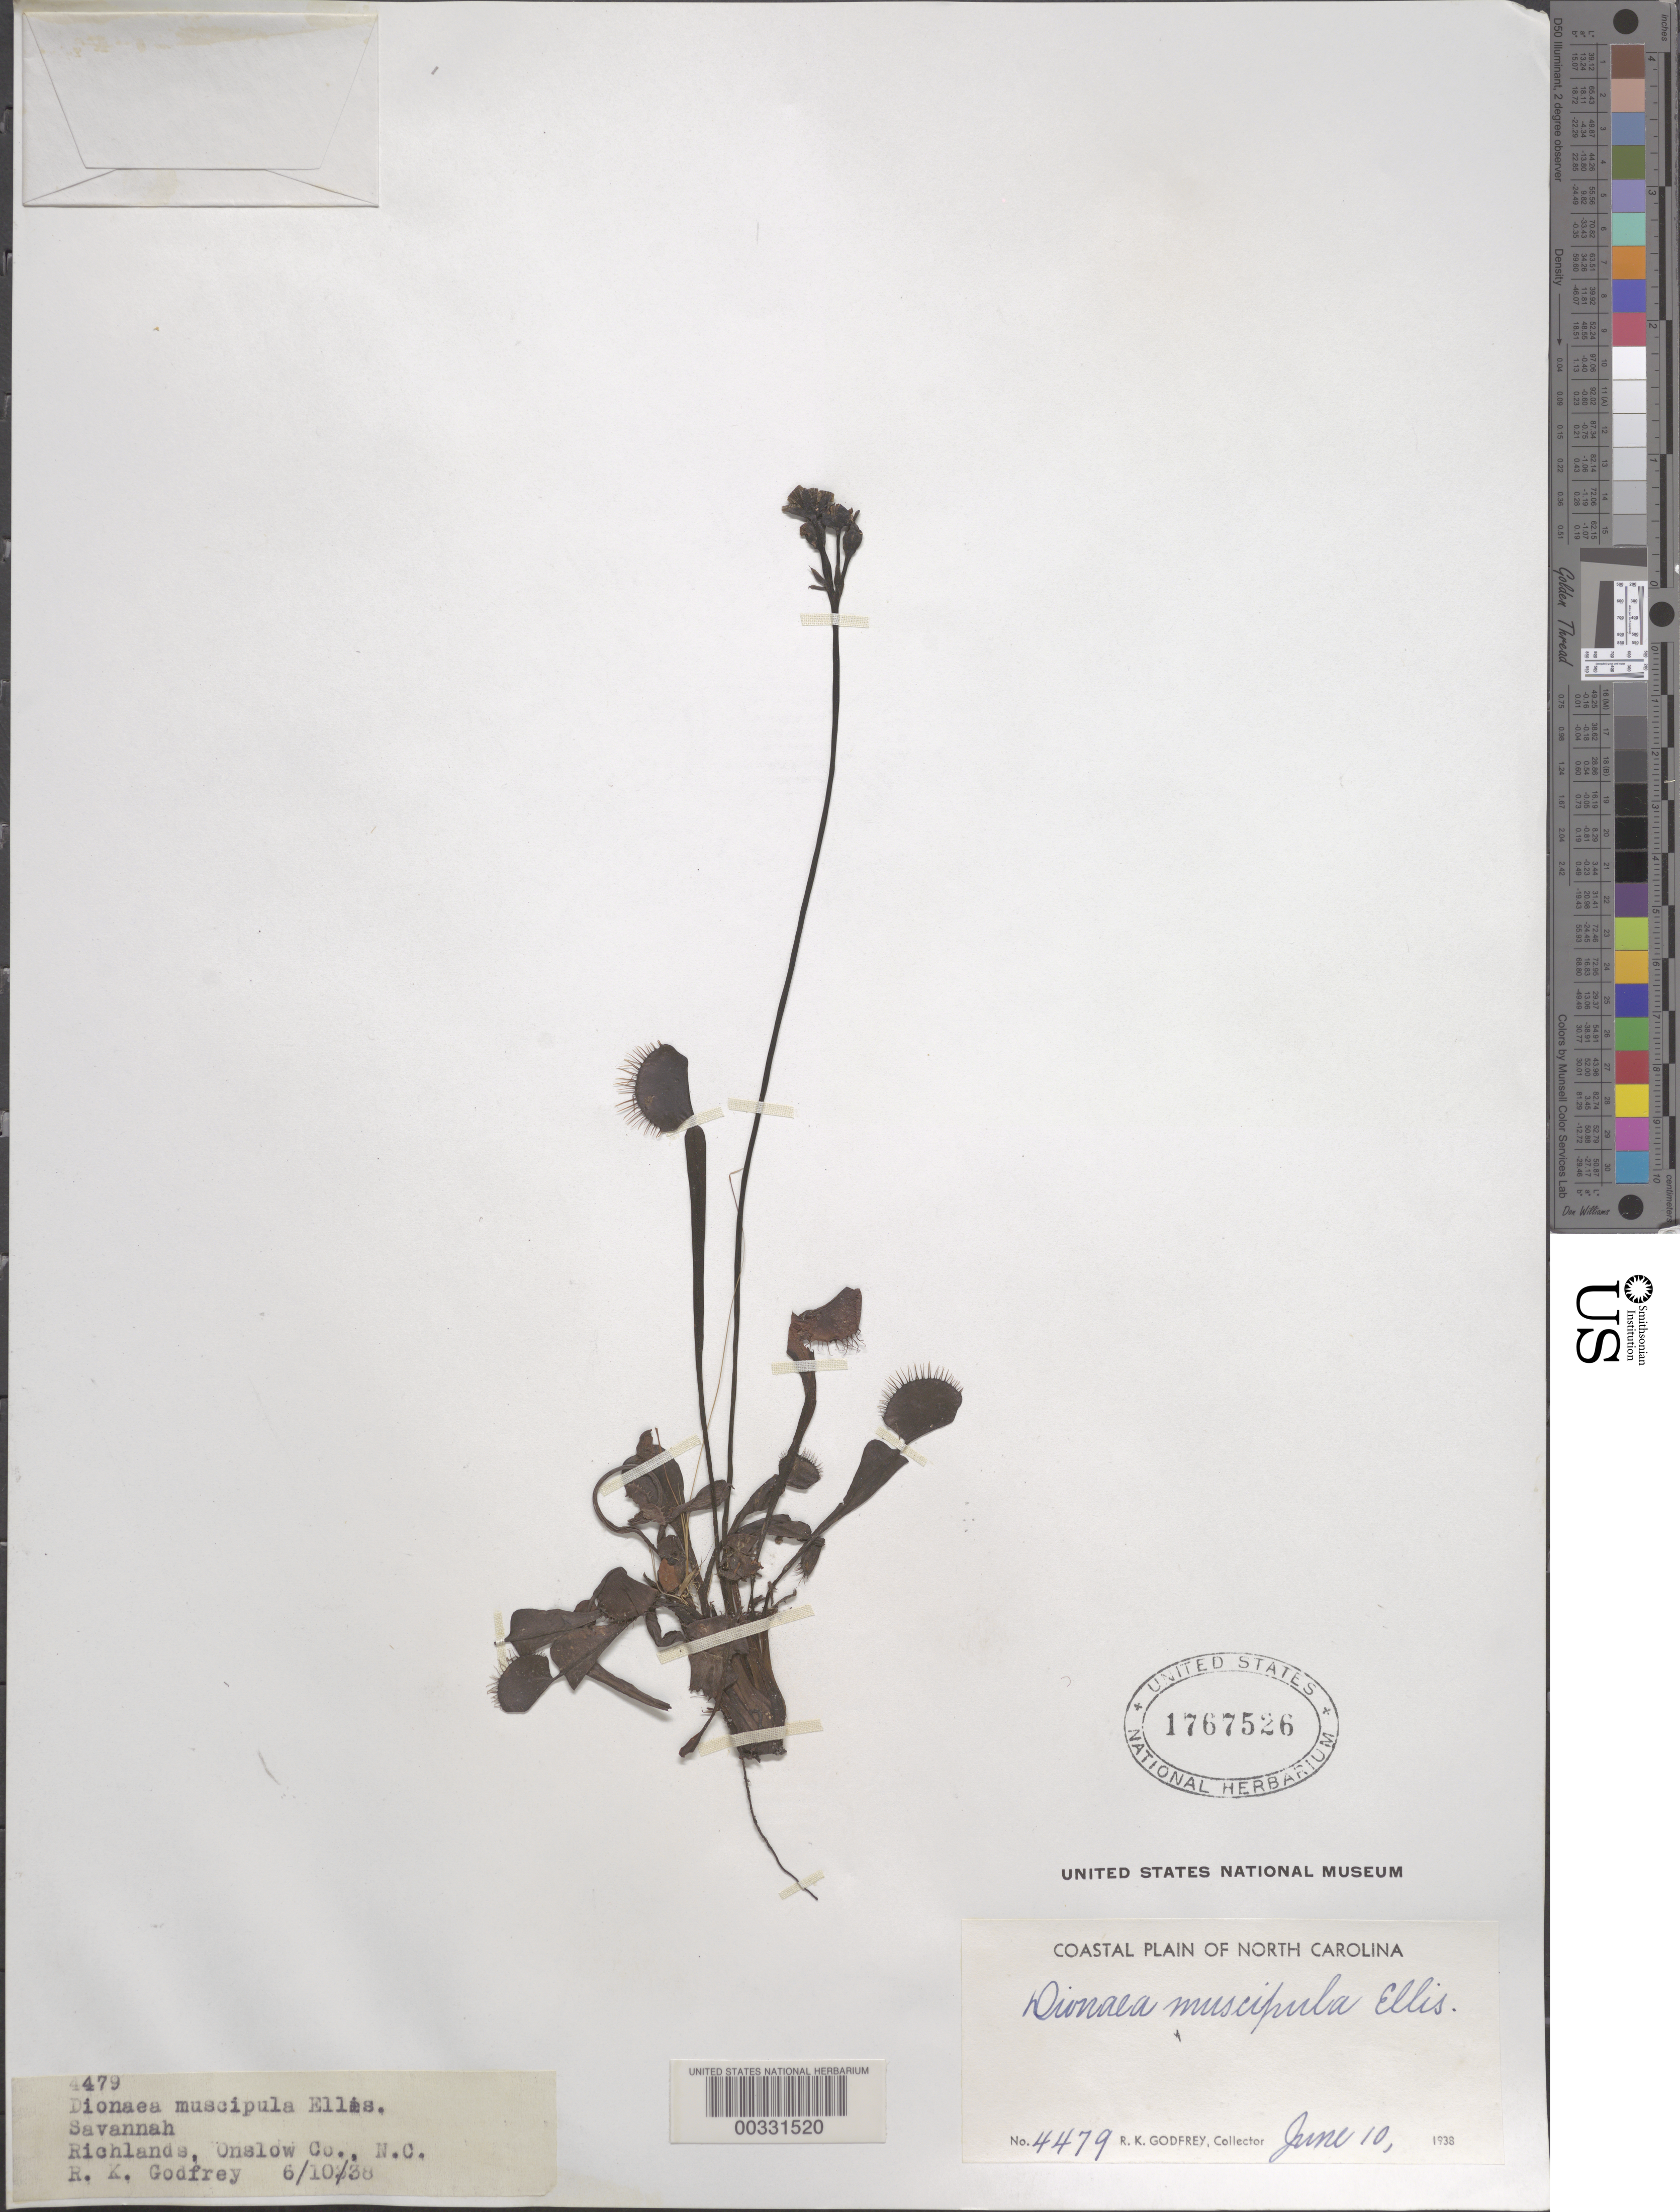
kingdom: Plantae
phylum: Tracheophyta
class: Magnoliopsida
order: Caryophyllales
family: Droseraceae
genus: Dionaea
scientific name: Dionaea muscipula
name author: J. Ellis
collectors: R. K. Godfrey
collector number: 4479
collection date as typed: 10 Jun 1938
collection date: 1938-06-10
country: United States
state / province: North Carolina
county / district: Onslow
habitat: Savannah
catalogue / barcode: US 1767526